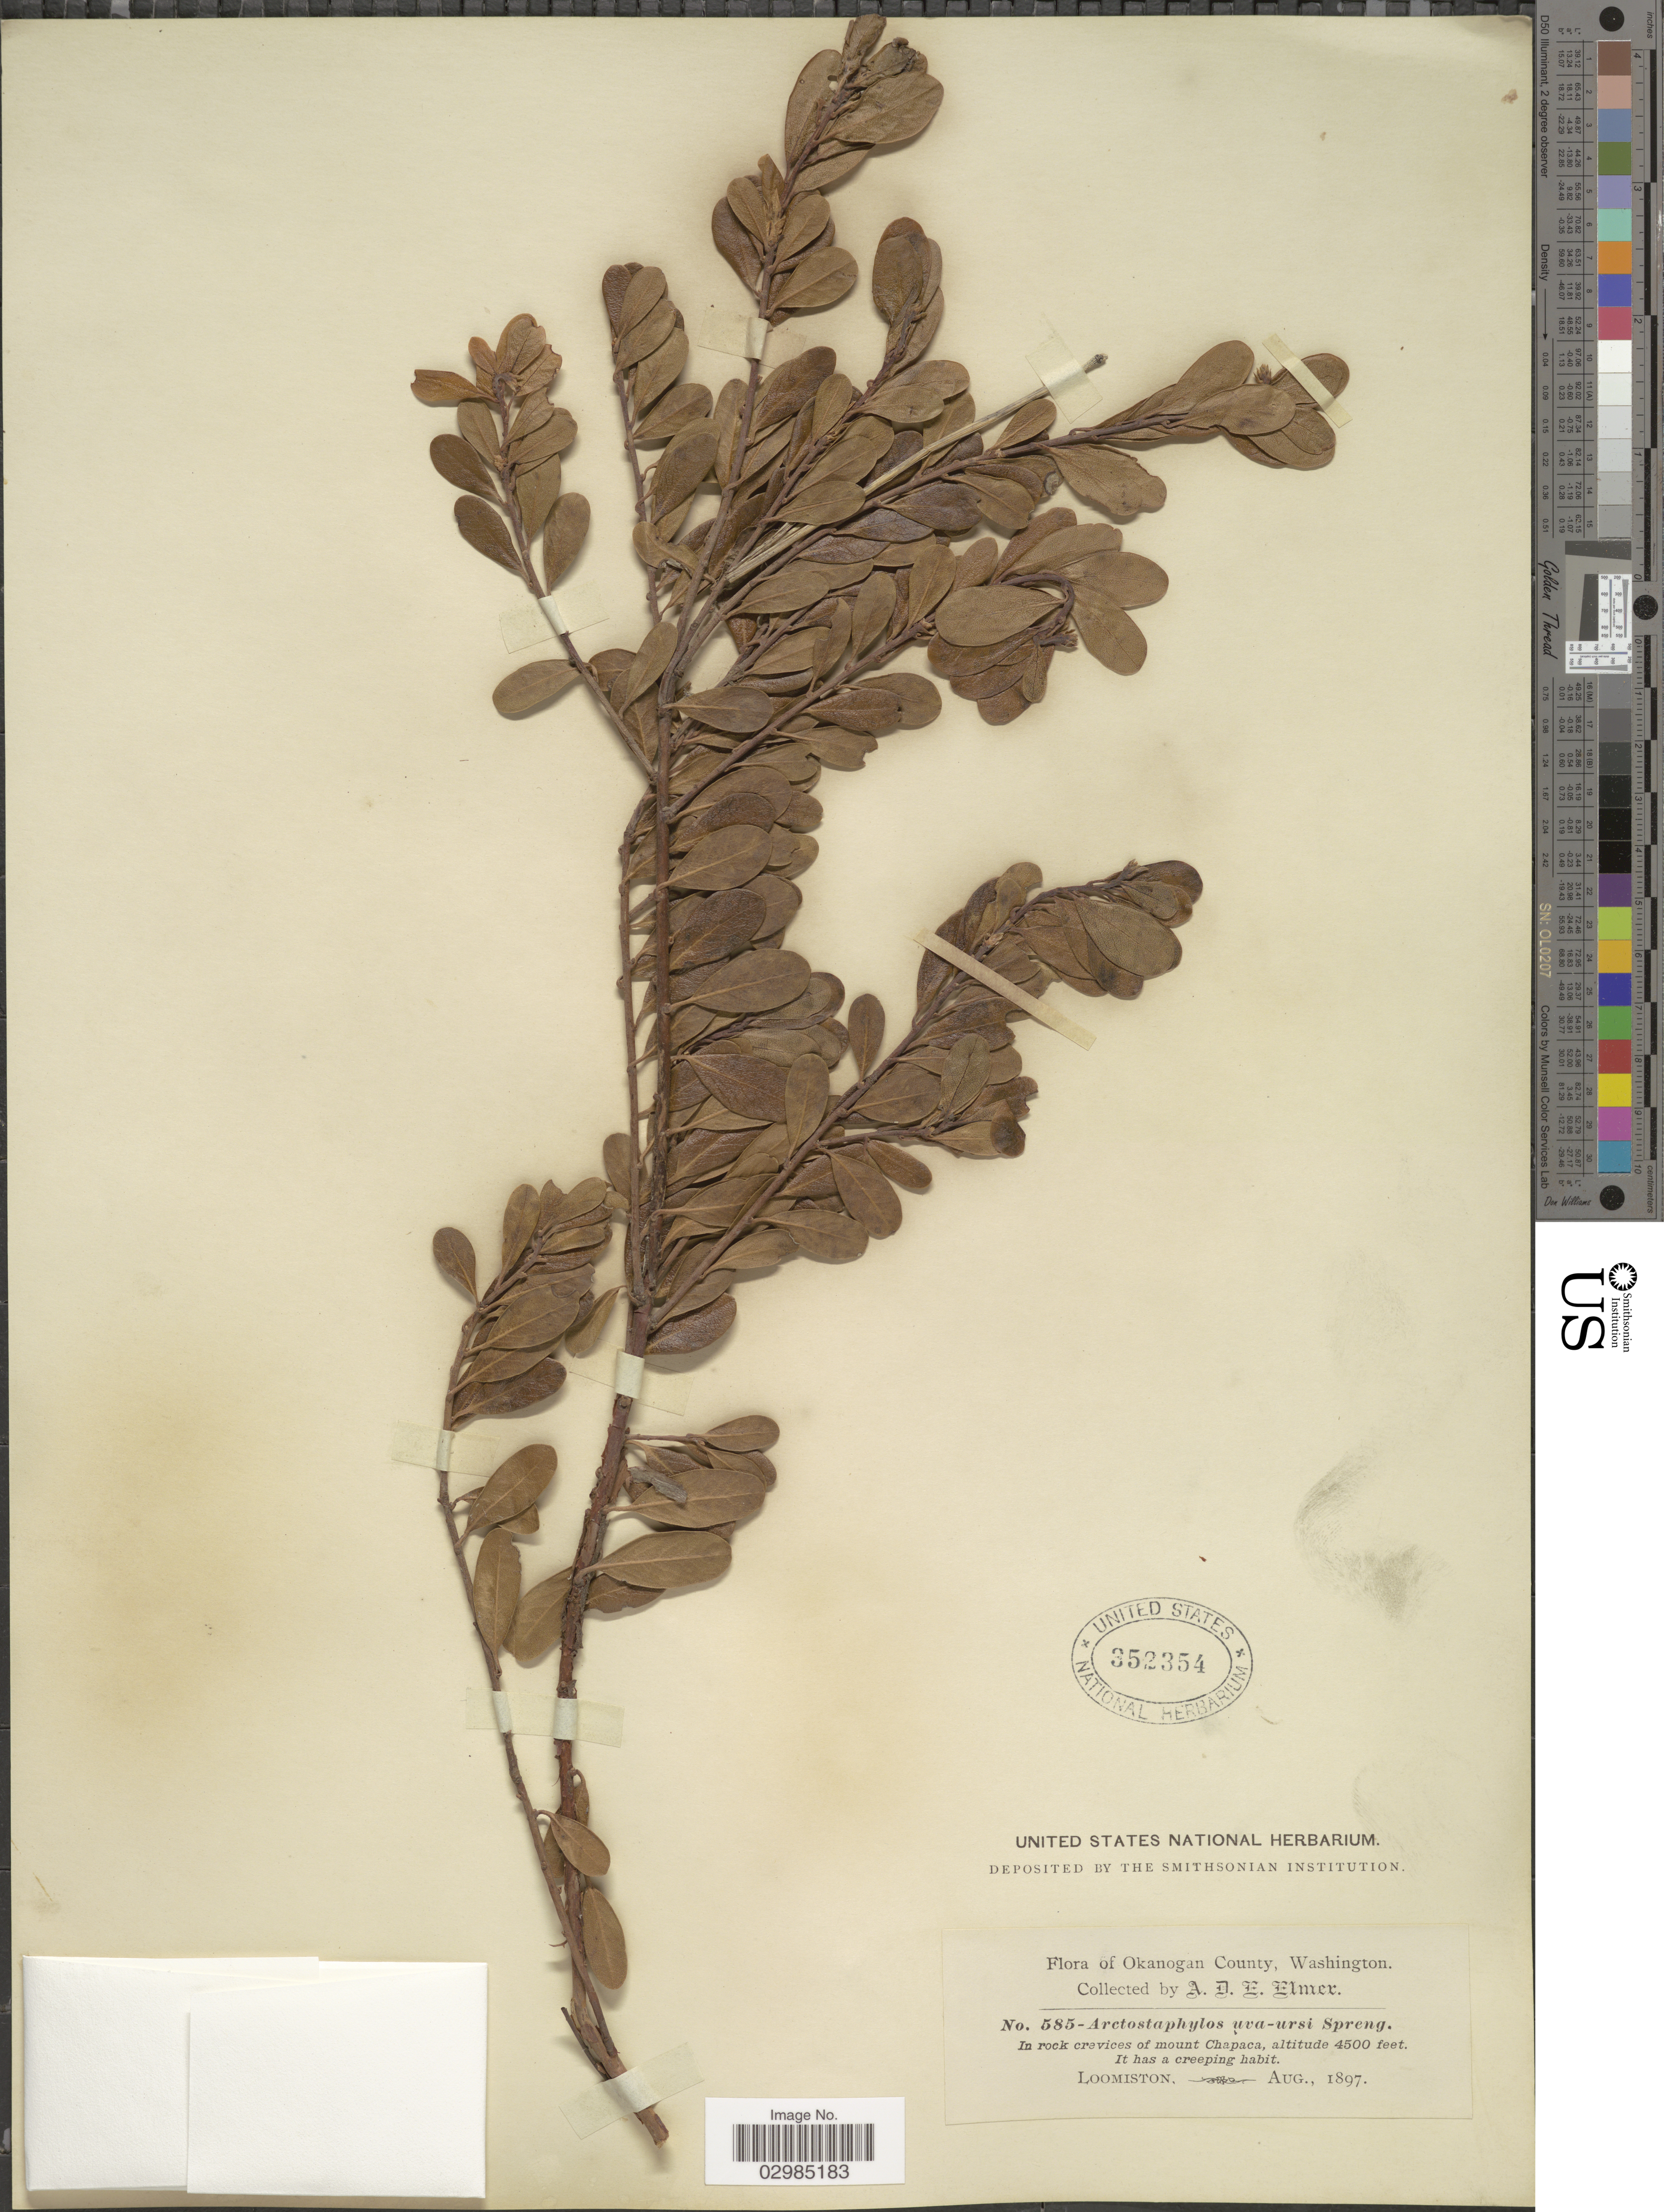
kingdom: Plantae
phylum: Tracheophyta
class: Magnoliopsida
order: Ericales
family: Ericaceae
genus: Arctostaphylos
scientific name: Arctostaphylos uva-ursi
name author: (L.) Spreng.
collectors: A. D. E. Elmer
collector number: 585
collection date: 1897-08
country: United States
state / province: Washington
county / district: Okanogan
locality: Okanogan County. In rock crevices of mount Chapaca. Loomiston.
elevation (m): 1372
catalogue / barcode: US 352354